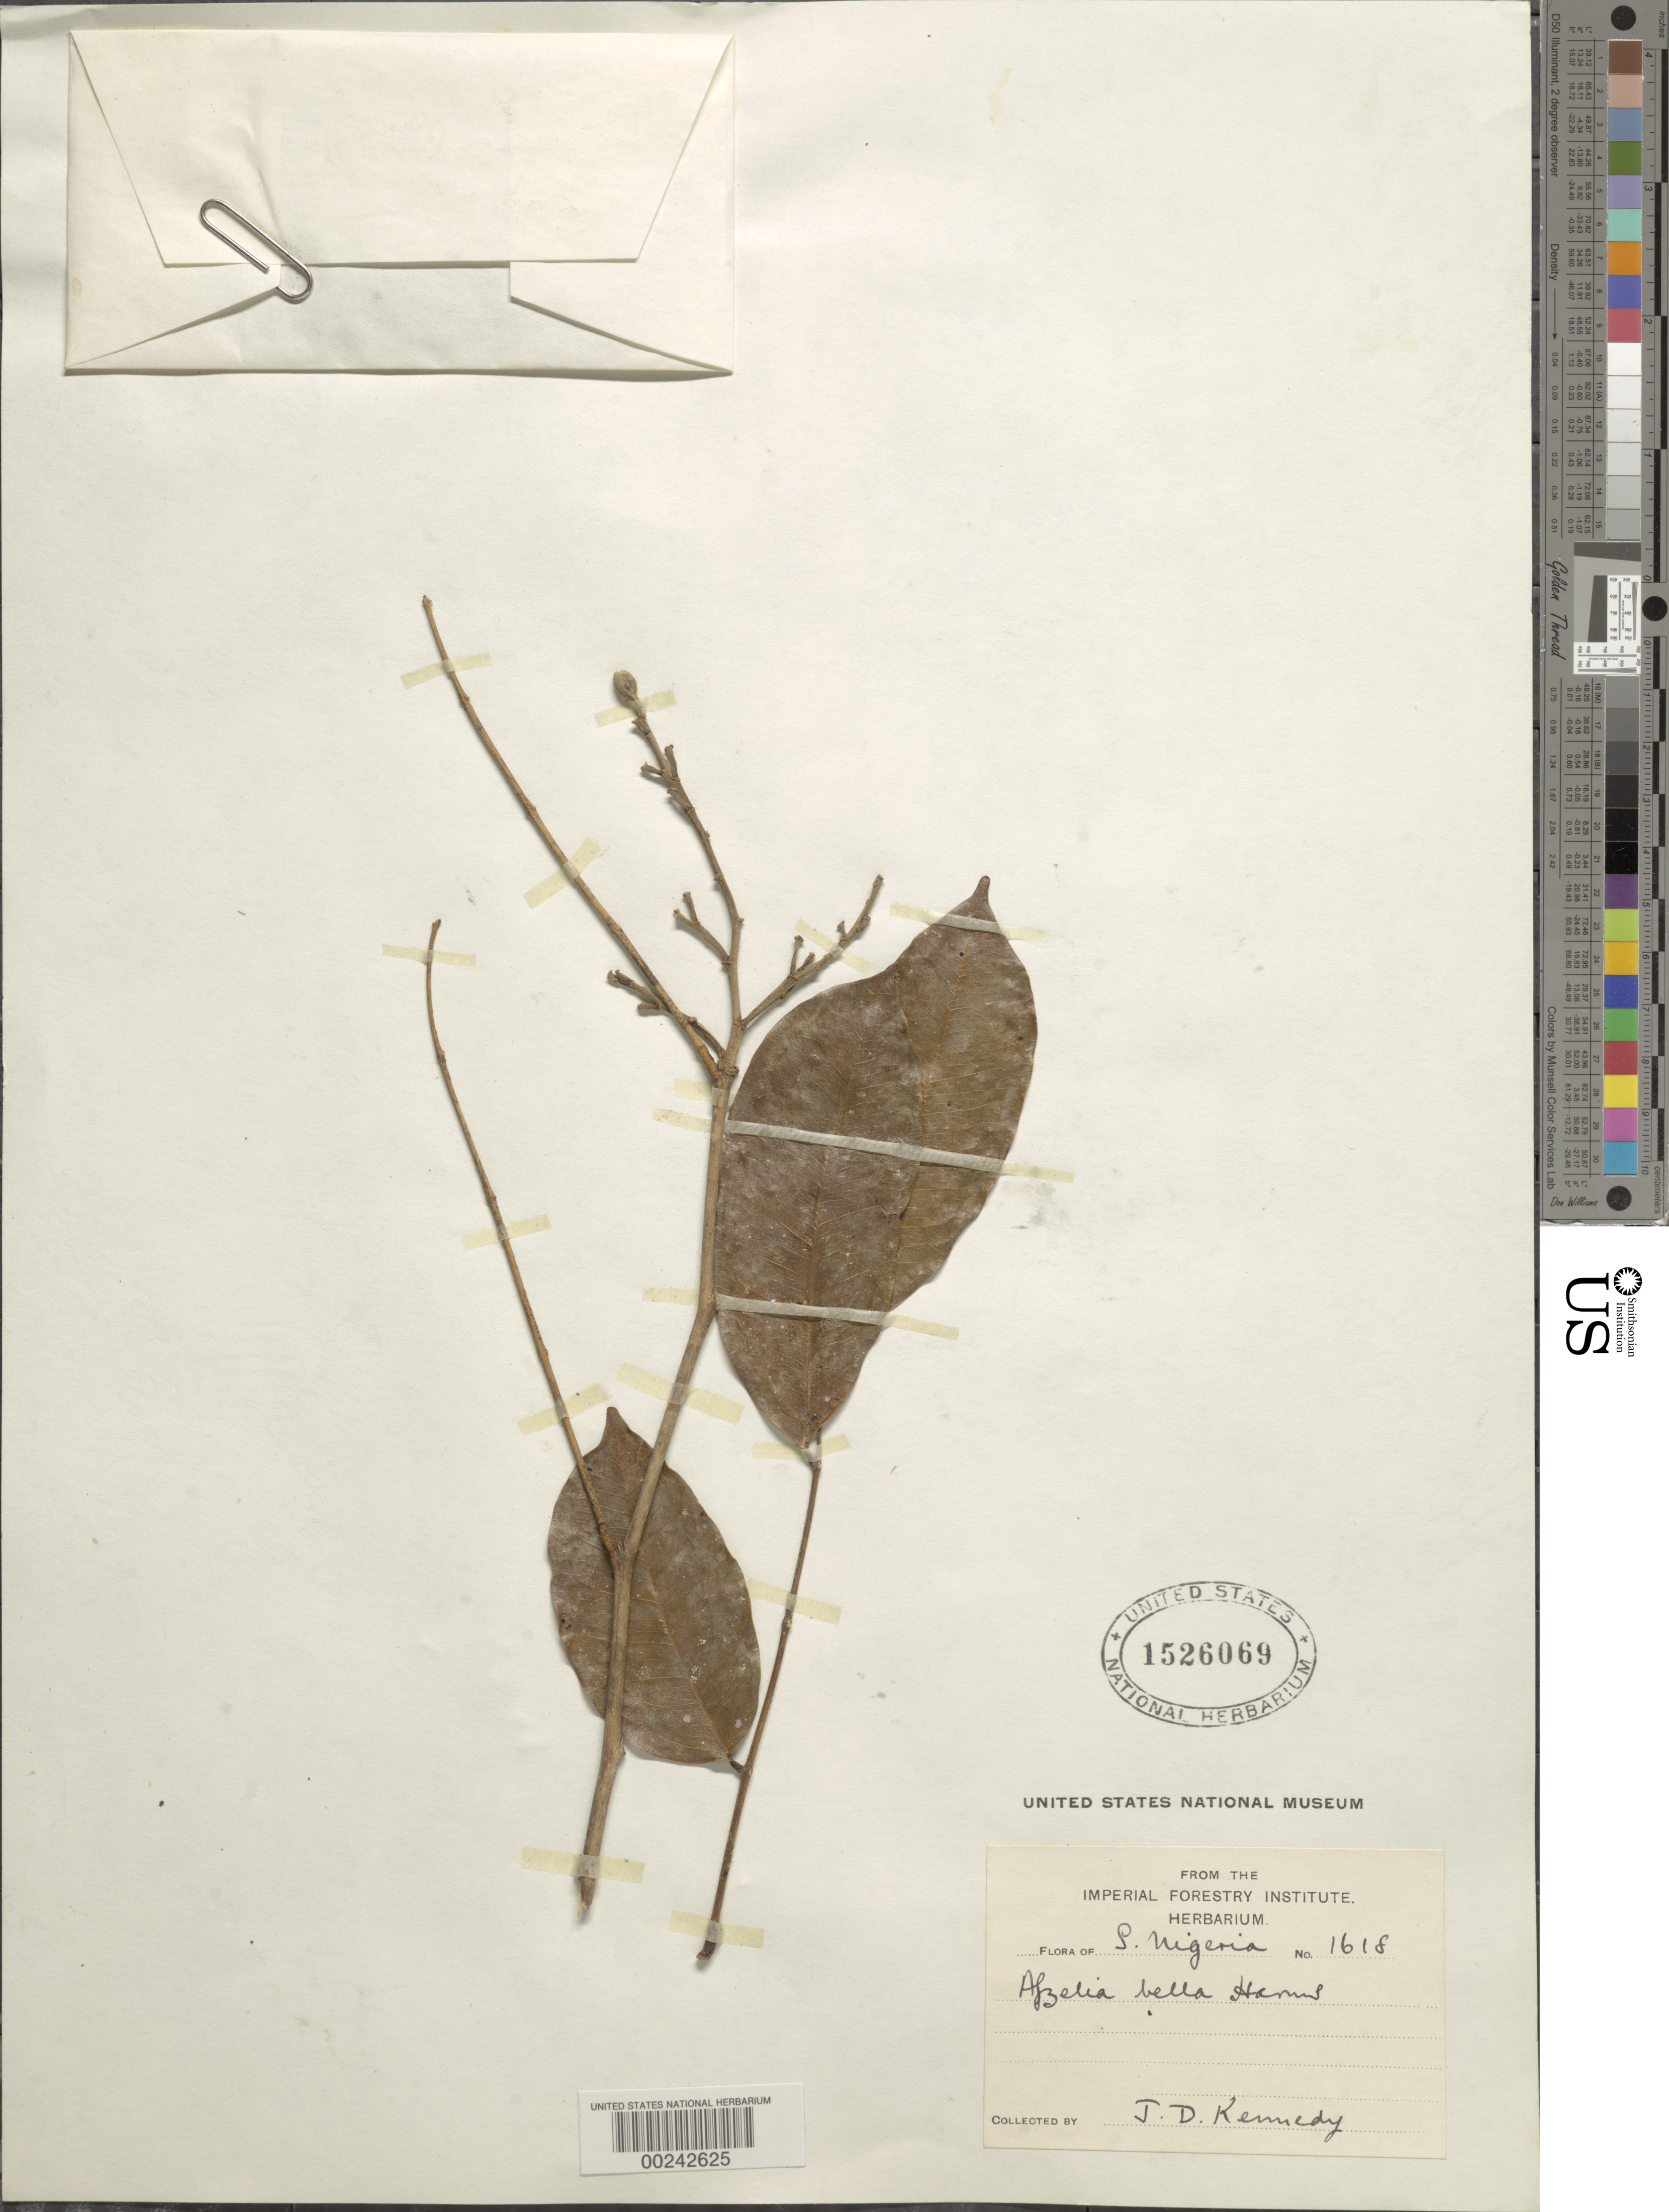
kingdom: Plantae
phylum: Tracheophyta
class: Magnoliopsida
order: Fabales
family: Fabaceae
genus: Afzelia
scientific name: Afzelia bella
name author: Harms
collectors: J. D. Kennedy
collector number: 1618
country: Nigeria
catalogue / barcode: US 1526069